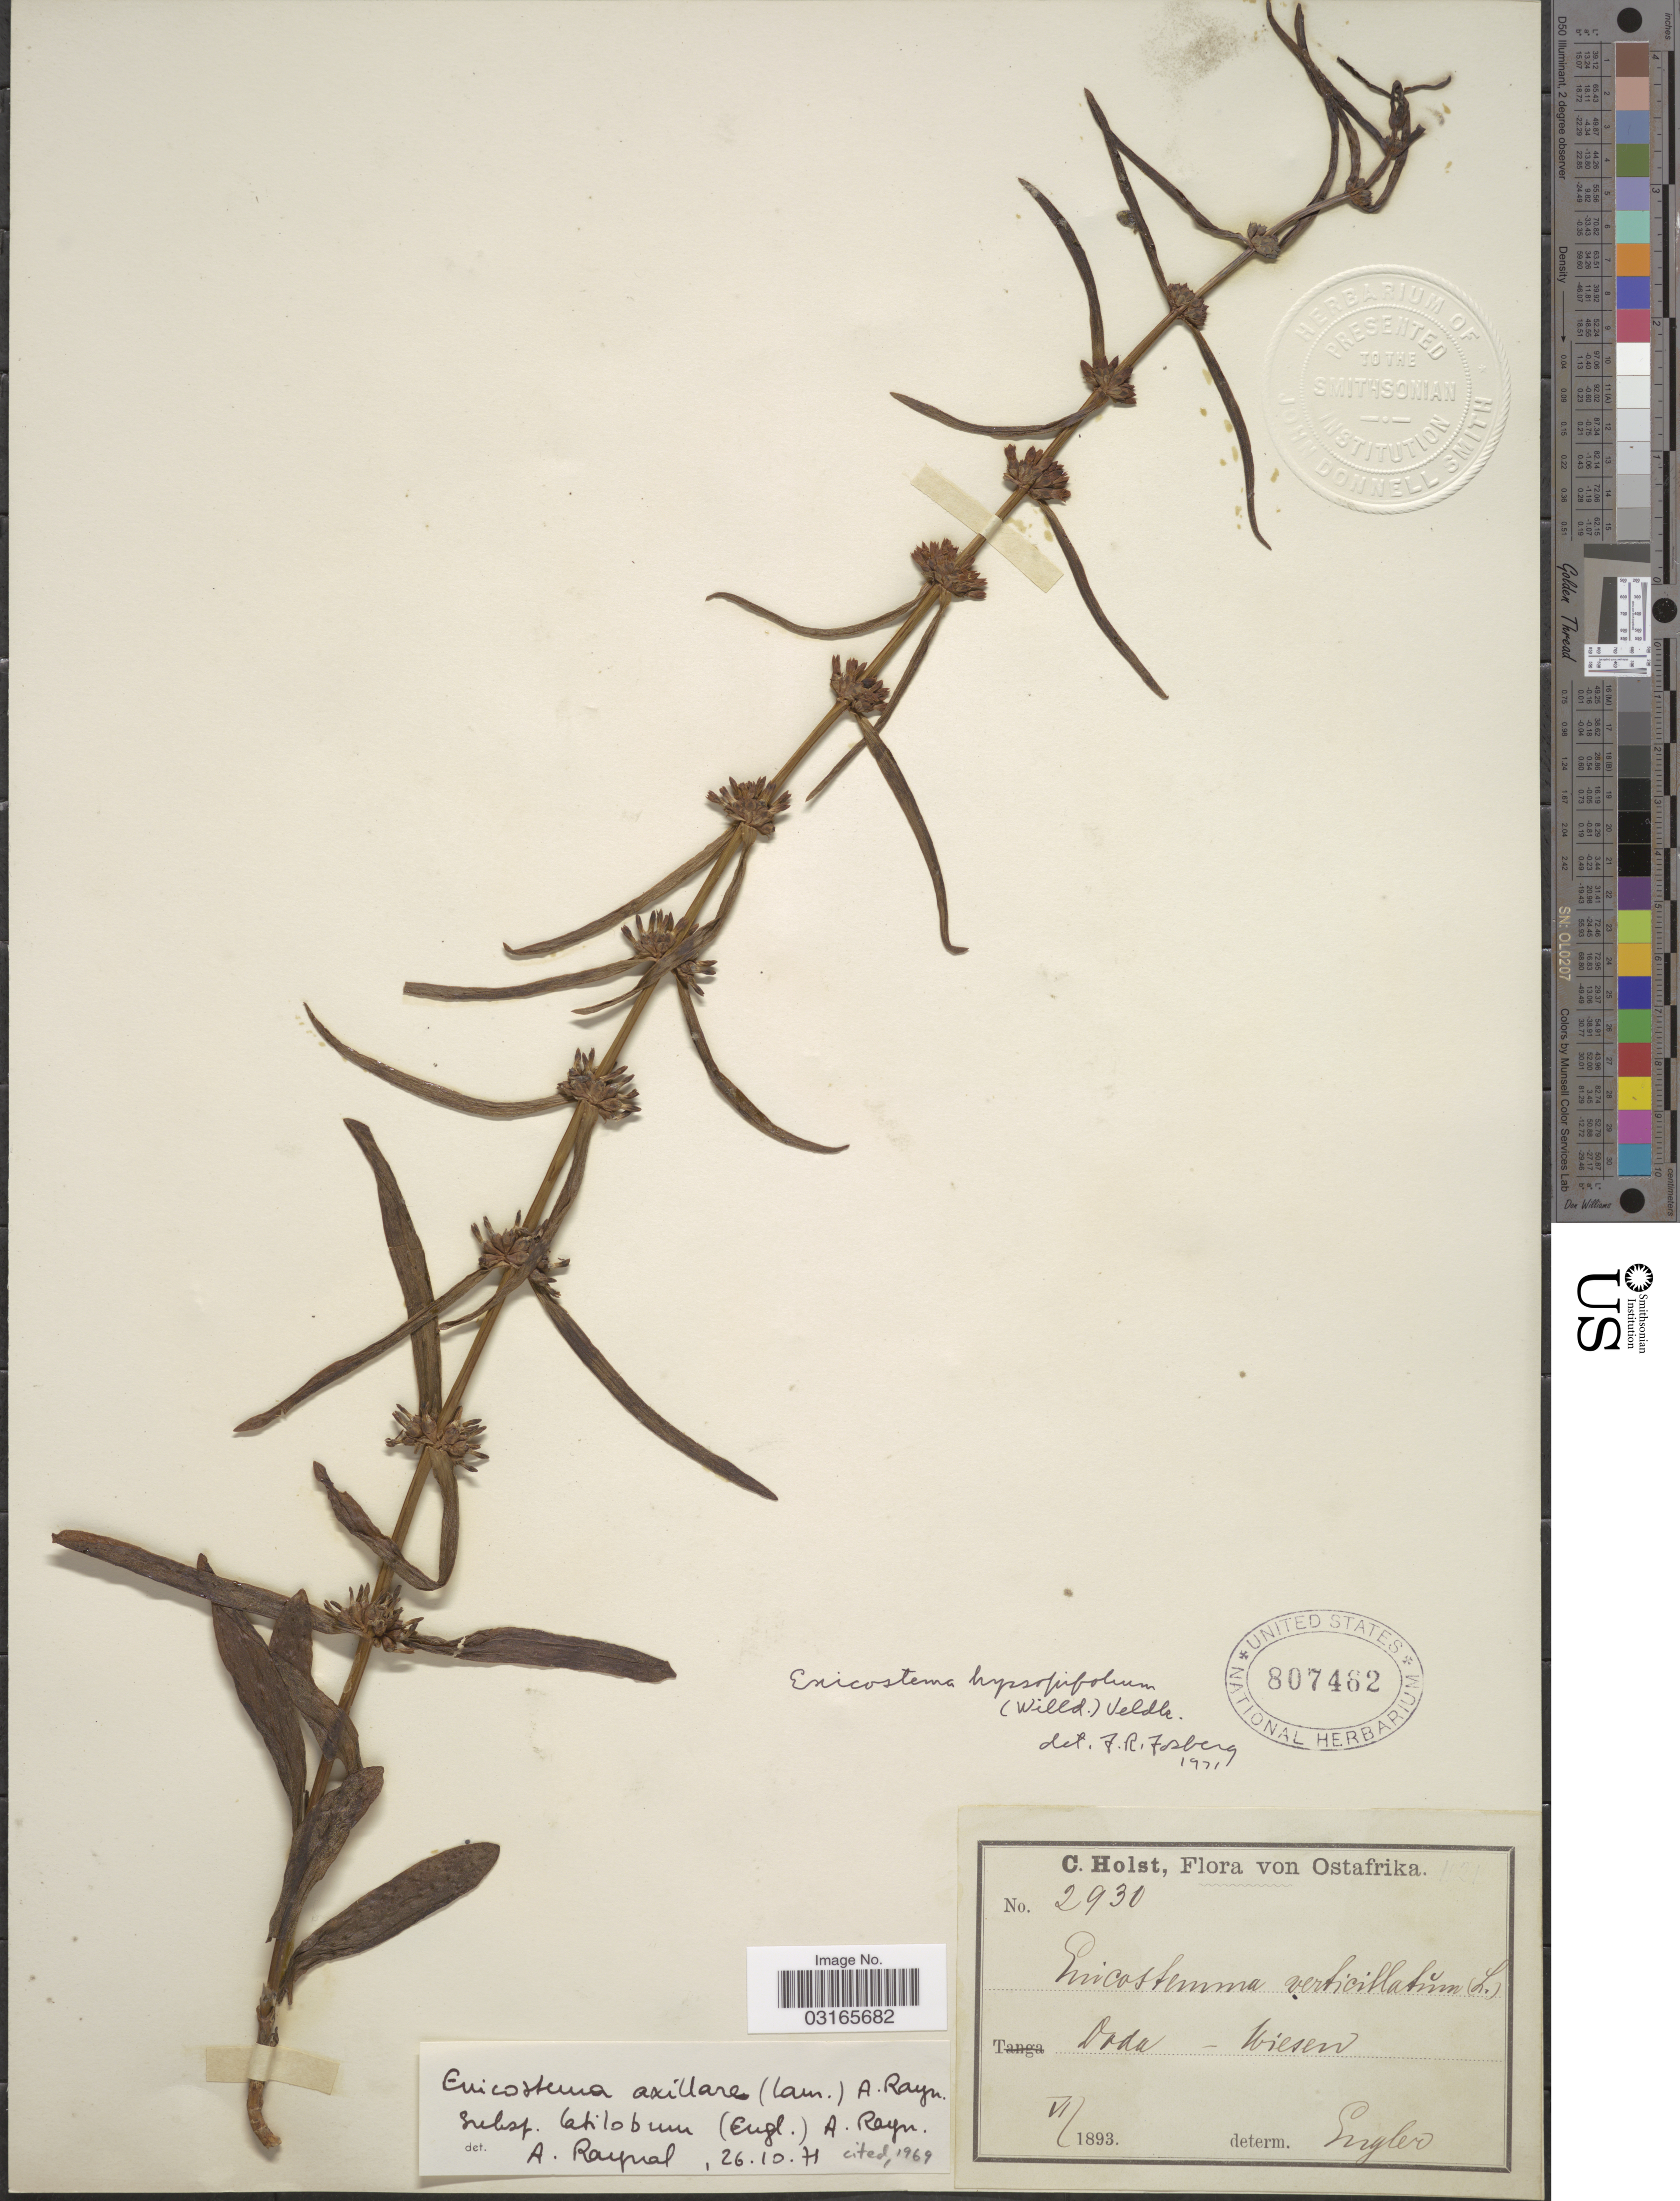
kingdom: Plantae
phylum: Tracheophyta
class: Magnoliopsida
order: Gentianales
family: Gentianaceae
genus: Enicostema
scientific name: Enicostema axillare subsp. latilobum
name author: (N.E. Br.) A. Raynal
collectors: C. H. Holst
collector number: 2930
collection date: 1893-06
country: Tanzania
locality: Ostafrika. Doda - Wiesen.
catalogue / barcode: US 807462